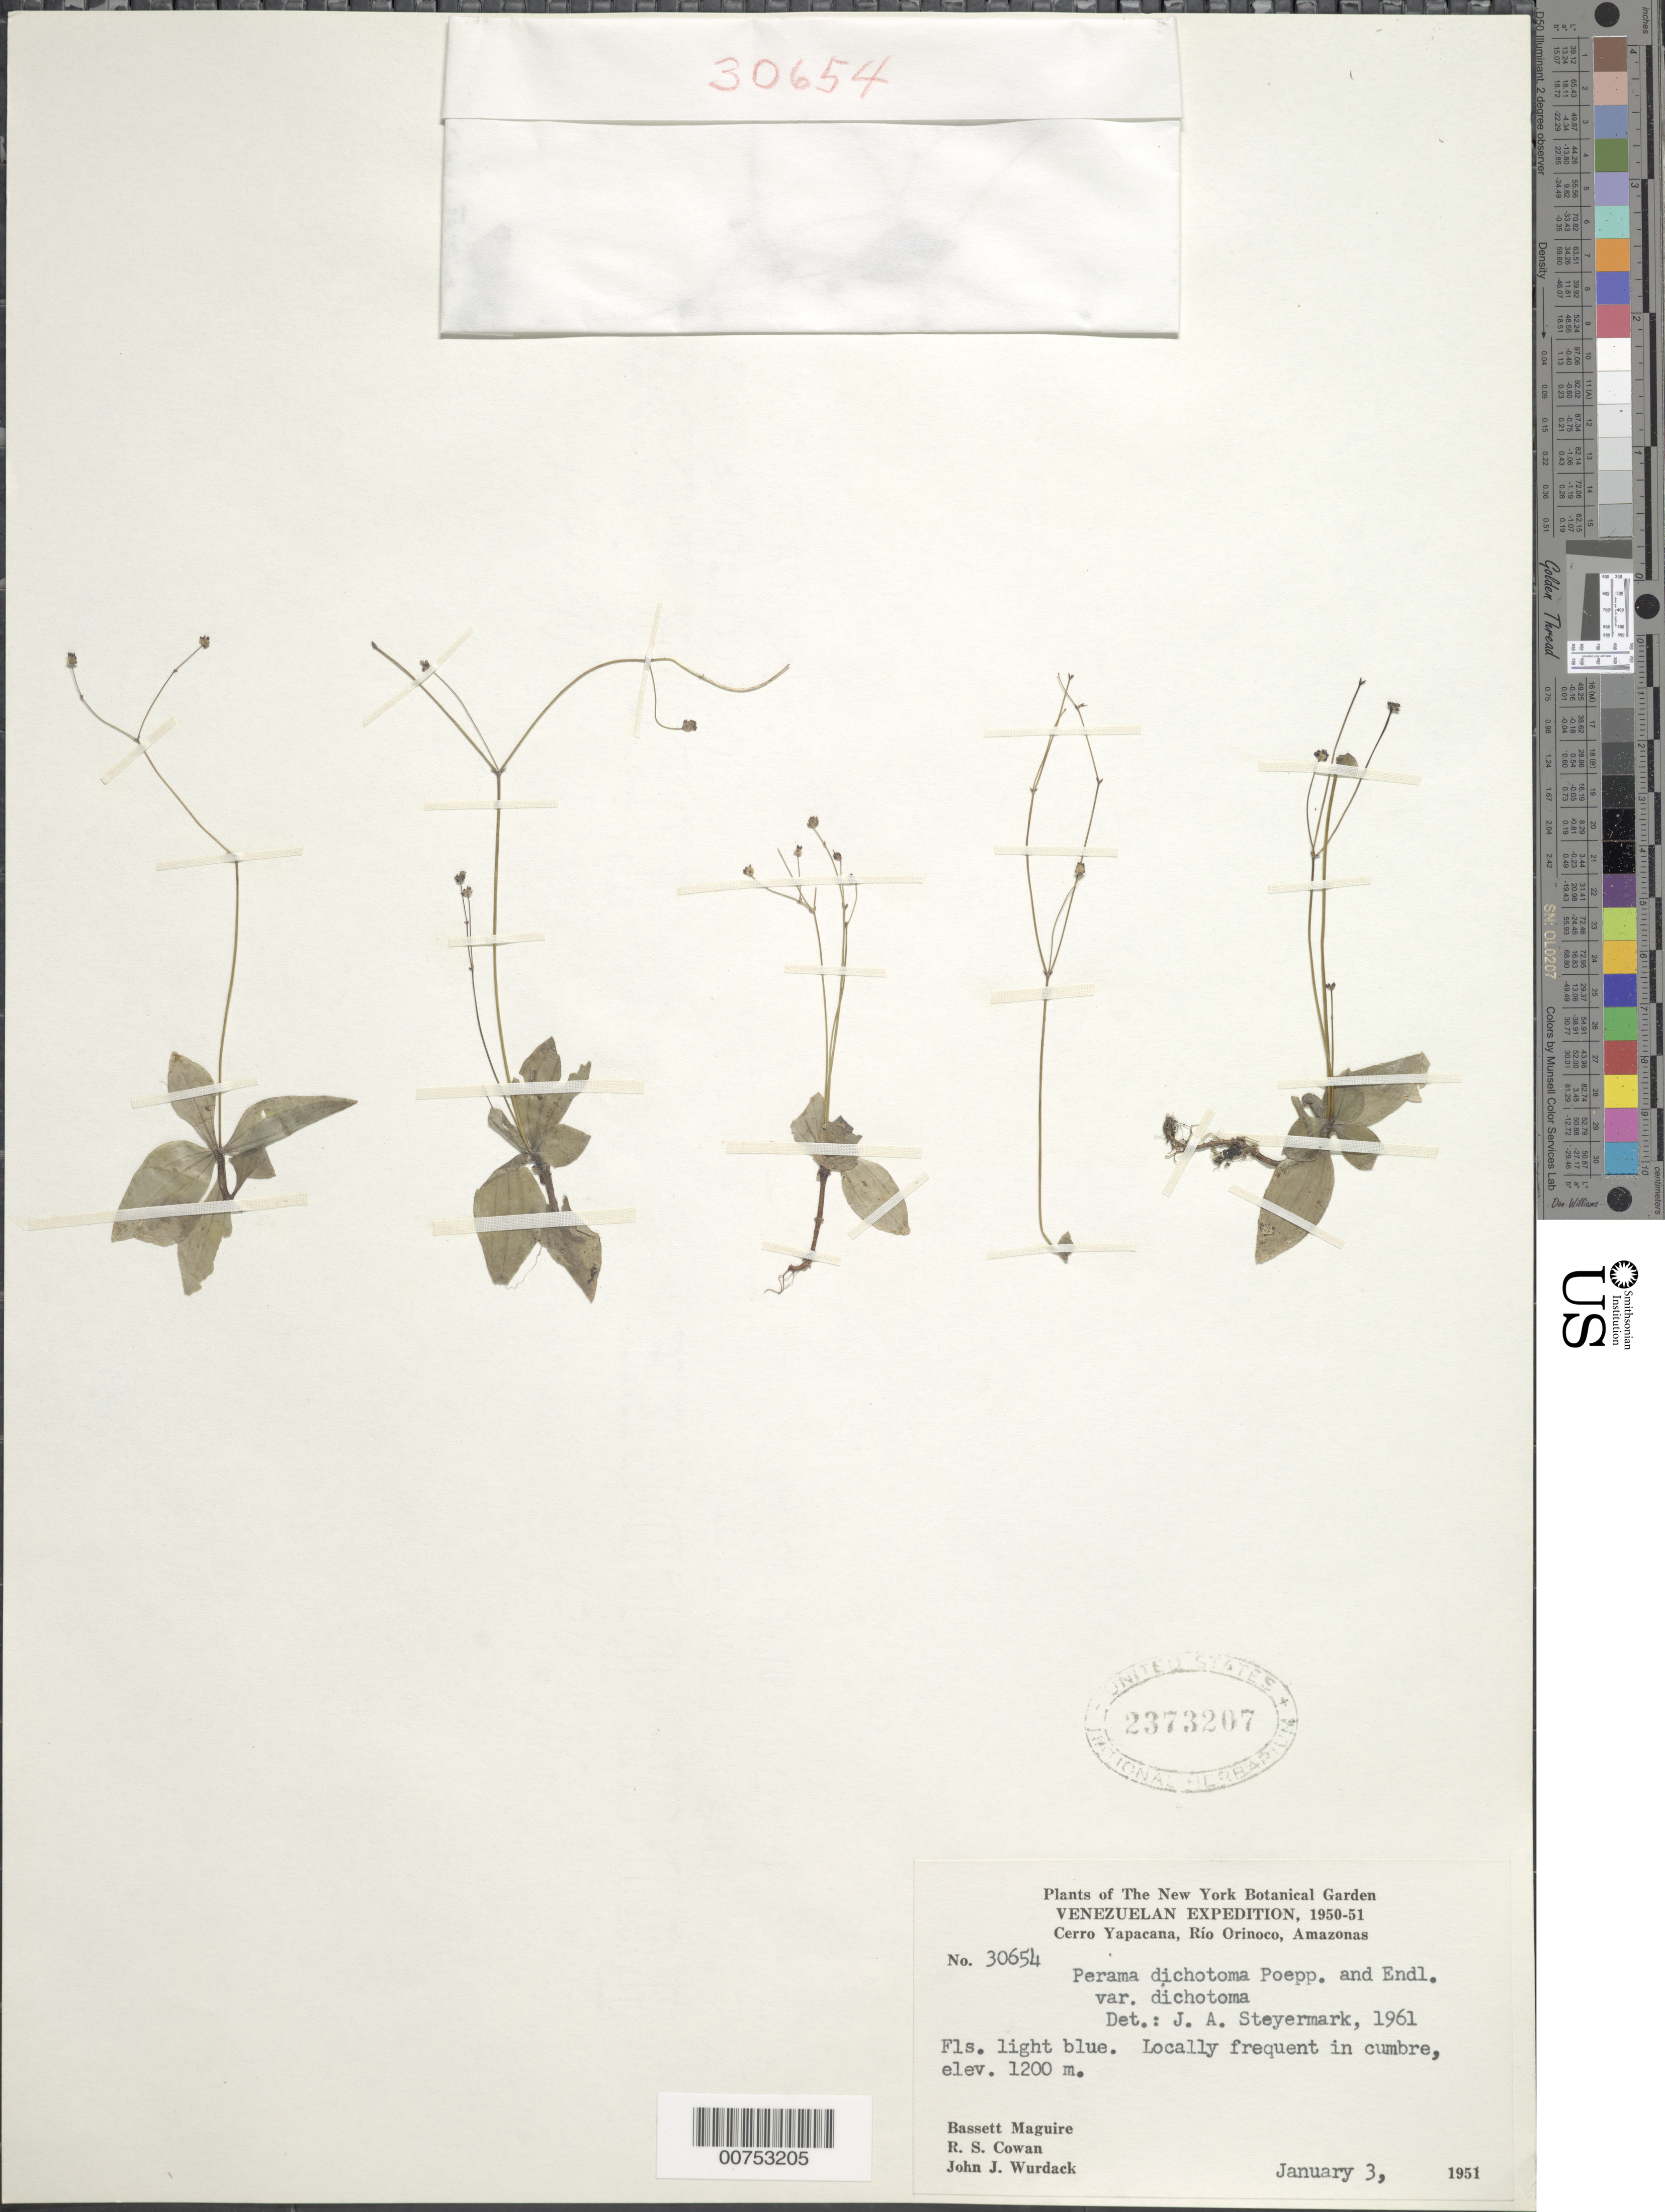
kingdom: Plantae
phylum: Tracheophyta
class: Magnoliopsida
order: Gentianales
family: Rubiaceae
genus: Perama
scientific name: Perama dichotoma var. dichotoma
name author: Poepp.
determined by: Steyermark, Julian A., (VEN)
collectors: B. Maguire, R. S. Cowan & J. J. Wurdack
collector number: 30654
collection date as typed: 3-Jan-51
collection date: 1951-01-03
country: Venezuela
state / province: Amazonas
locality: Cerro Yapacána, Río Orinoco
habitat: Cumbre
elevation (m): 1200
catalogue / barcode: US 2373207